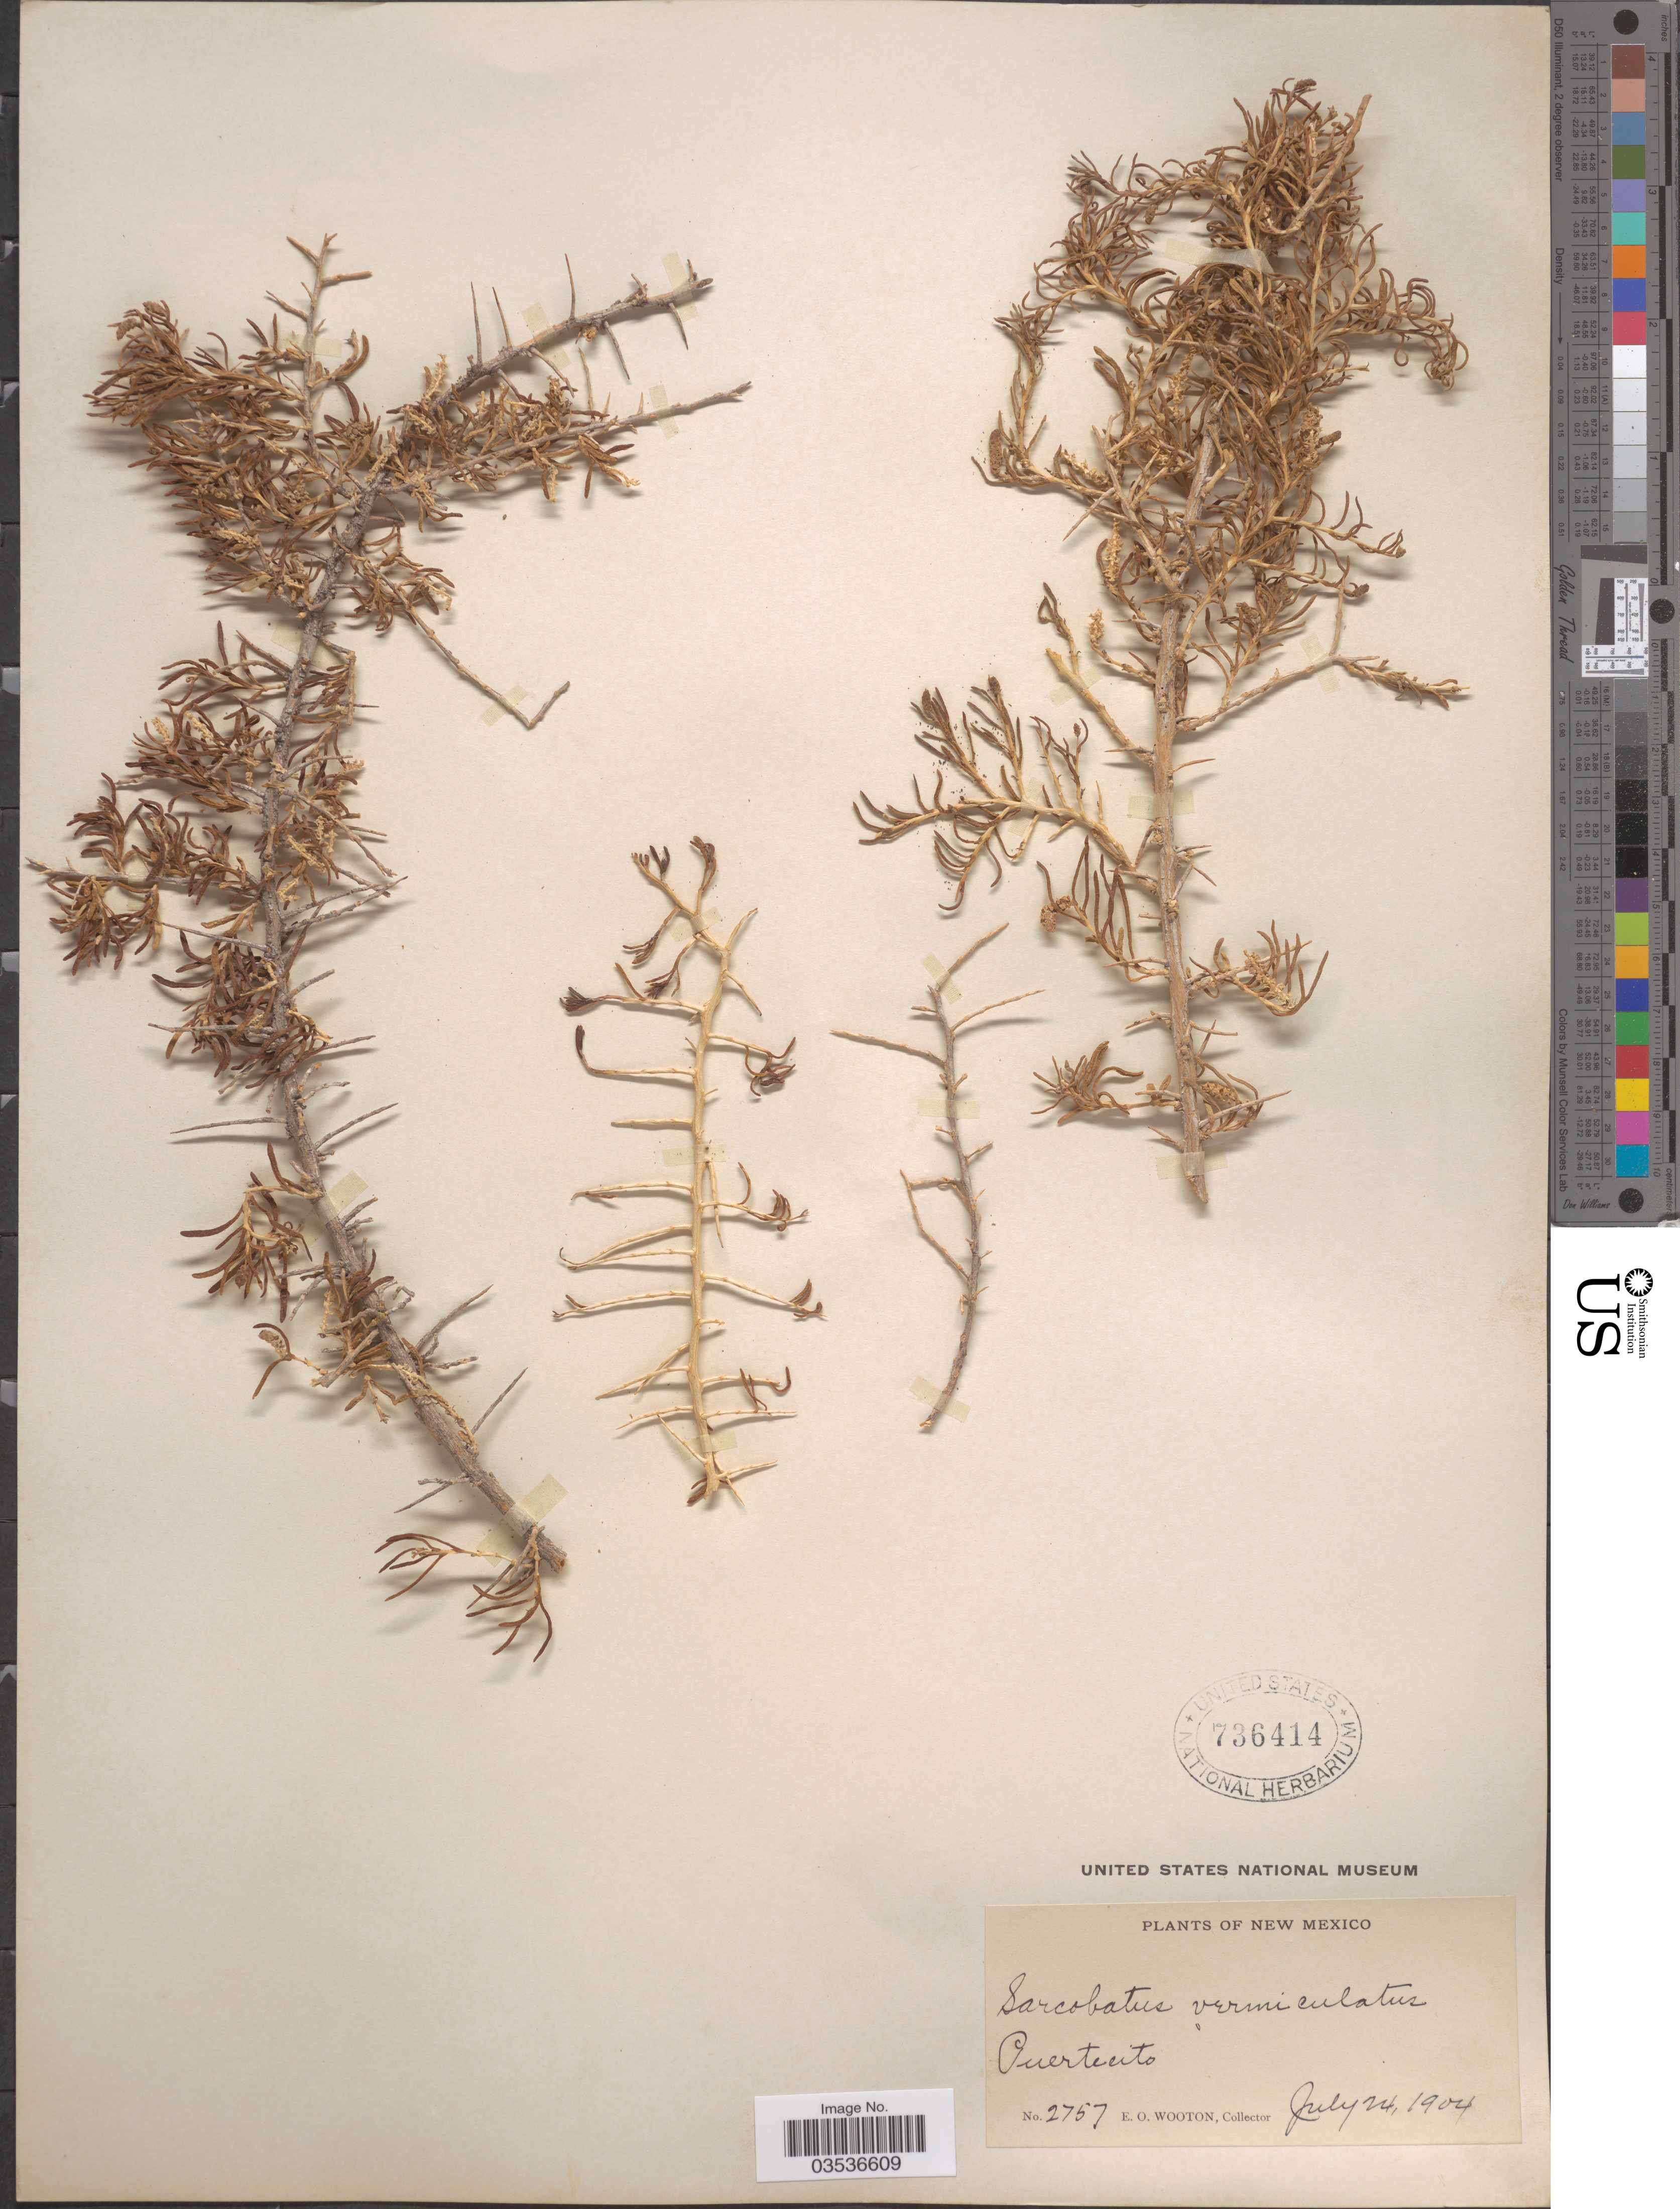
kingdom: Plantae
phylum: Tracheophyta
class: Magnoliopsida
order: Caryophyllales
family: Sarcobataceae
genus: Sarcobatus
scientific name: Sarcobatus vermiculatus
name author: (Hook.) Torr.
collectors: E. O. Wooton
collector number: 2757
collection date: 1904-07-24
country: United States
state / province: New Mexico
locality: Puertecito.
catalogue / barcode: US 736414